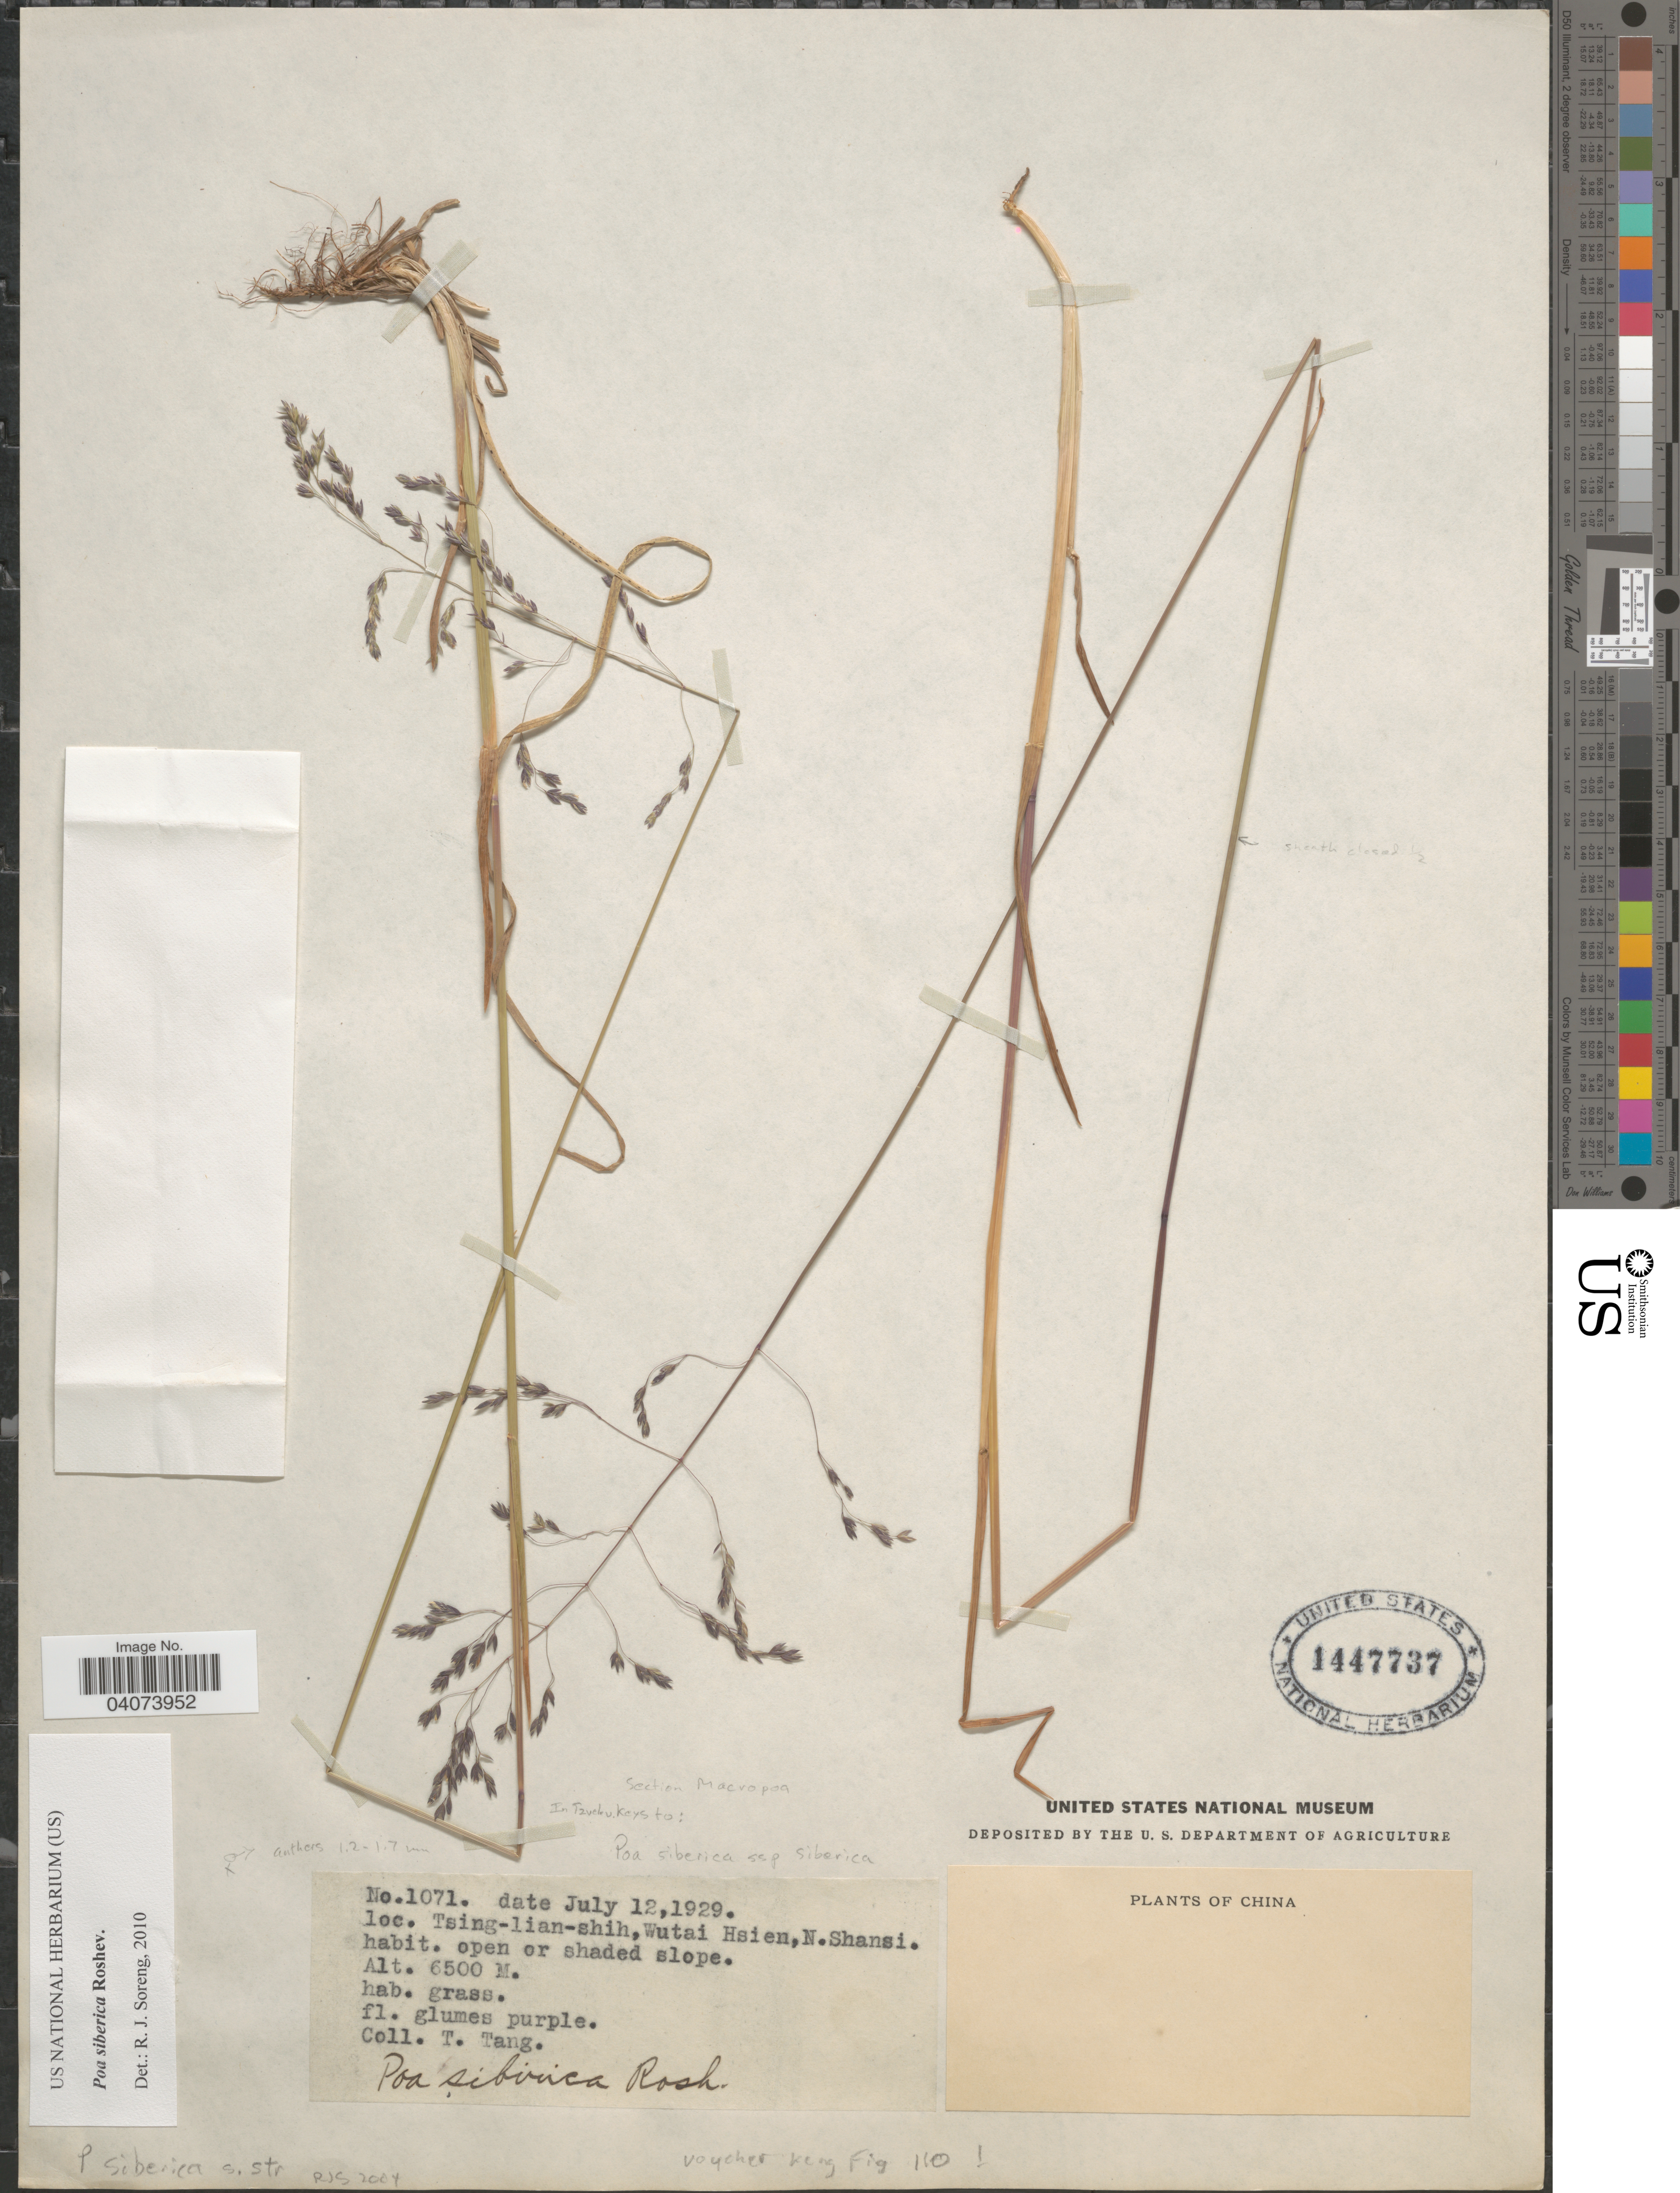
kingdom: Plantae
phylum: Tracheophyta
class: Liliopsida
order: Poales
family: Poaceae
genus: Poa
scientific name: Poa sibirica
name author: Roshev.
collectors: T. Tang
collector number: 1071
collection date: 1929-07-12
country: China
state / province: Shanxi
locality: Tsing-lian-shih, Wutai Hsien, N. Shansi. Open or shaded slope.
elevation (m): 6500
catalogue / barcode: US 1447737